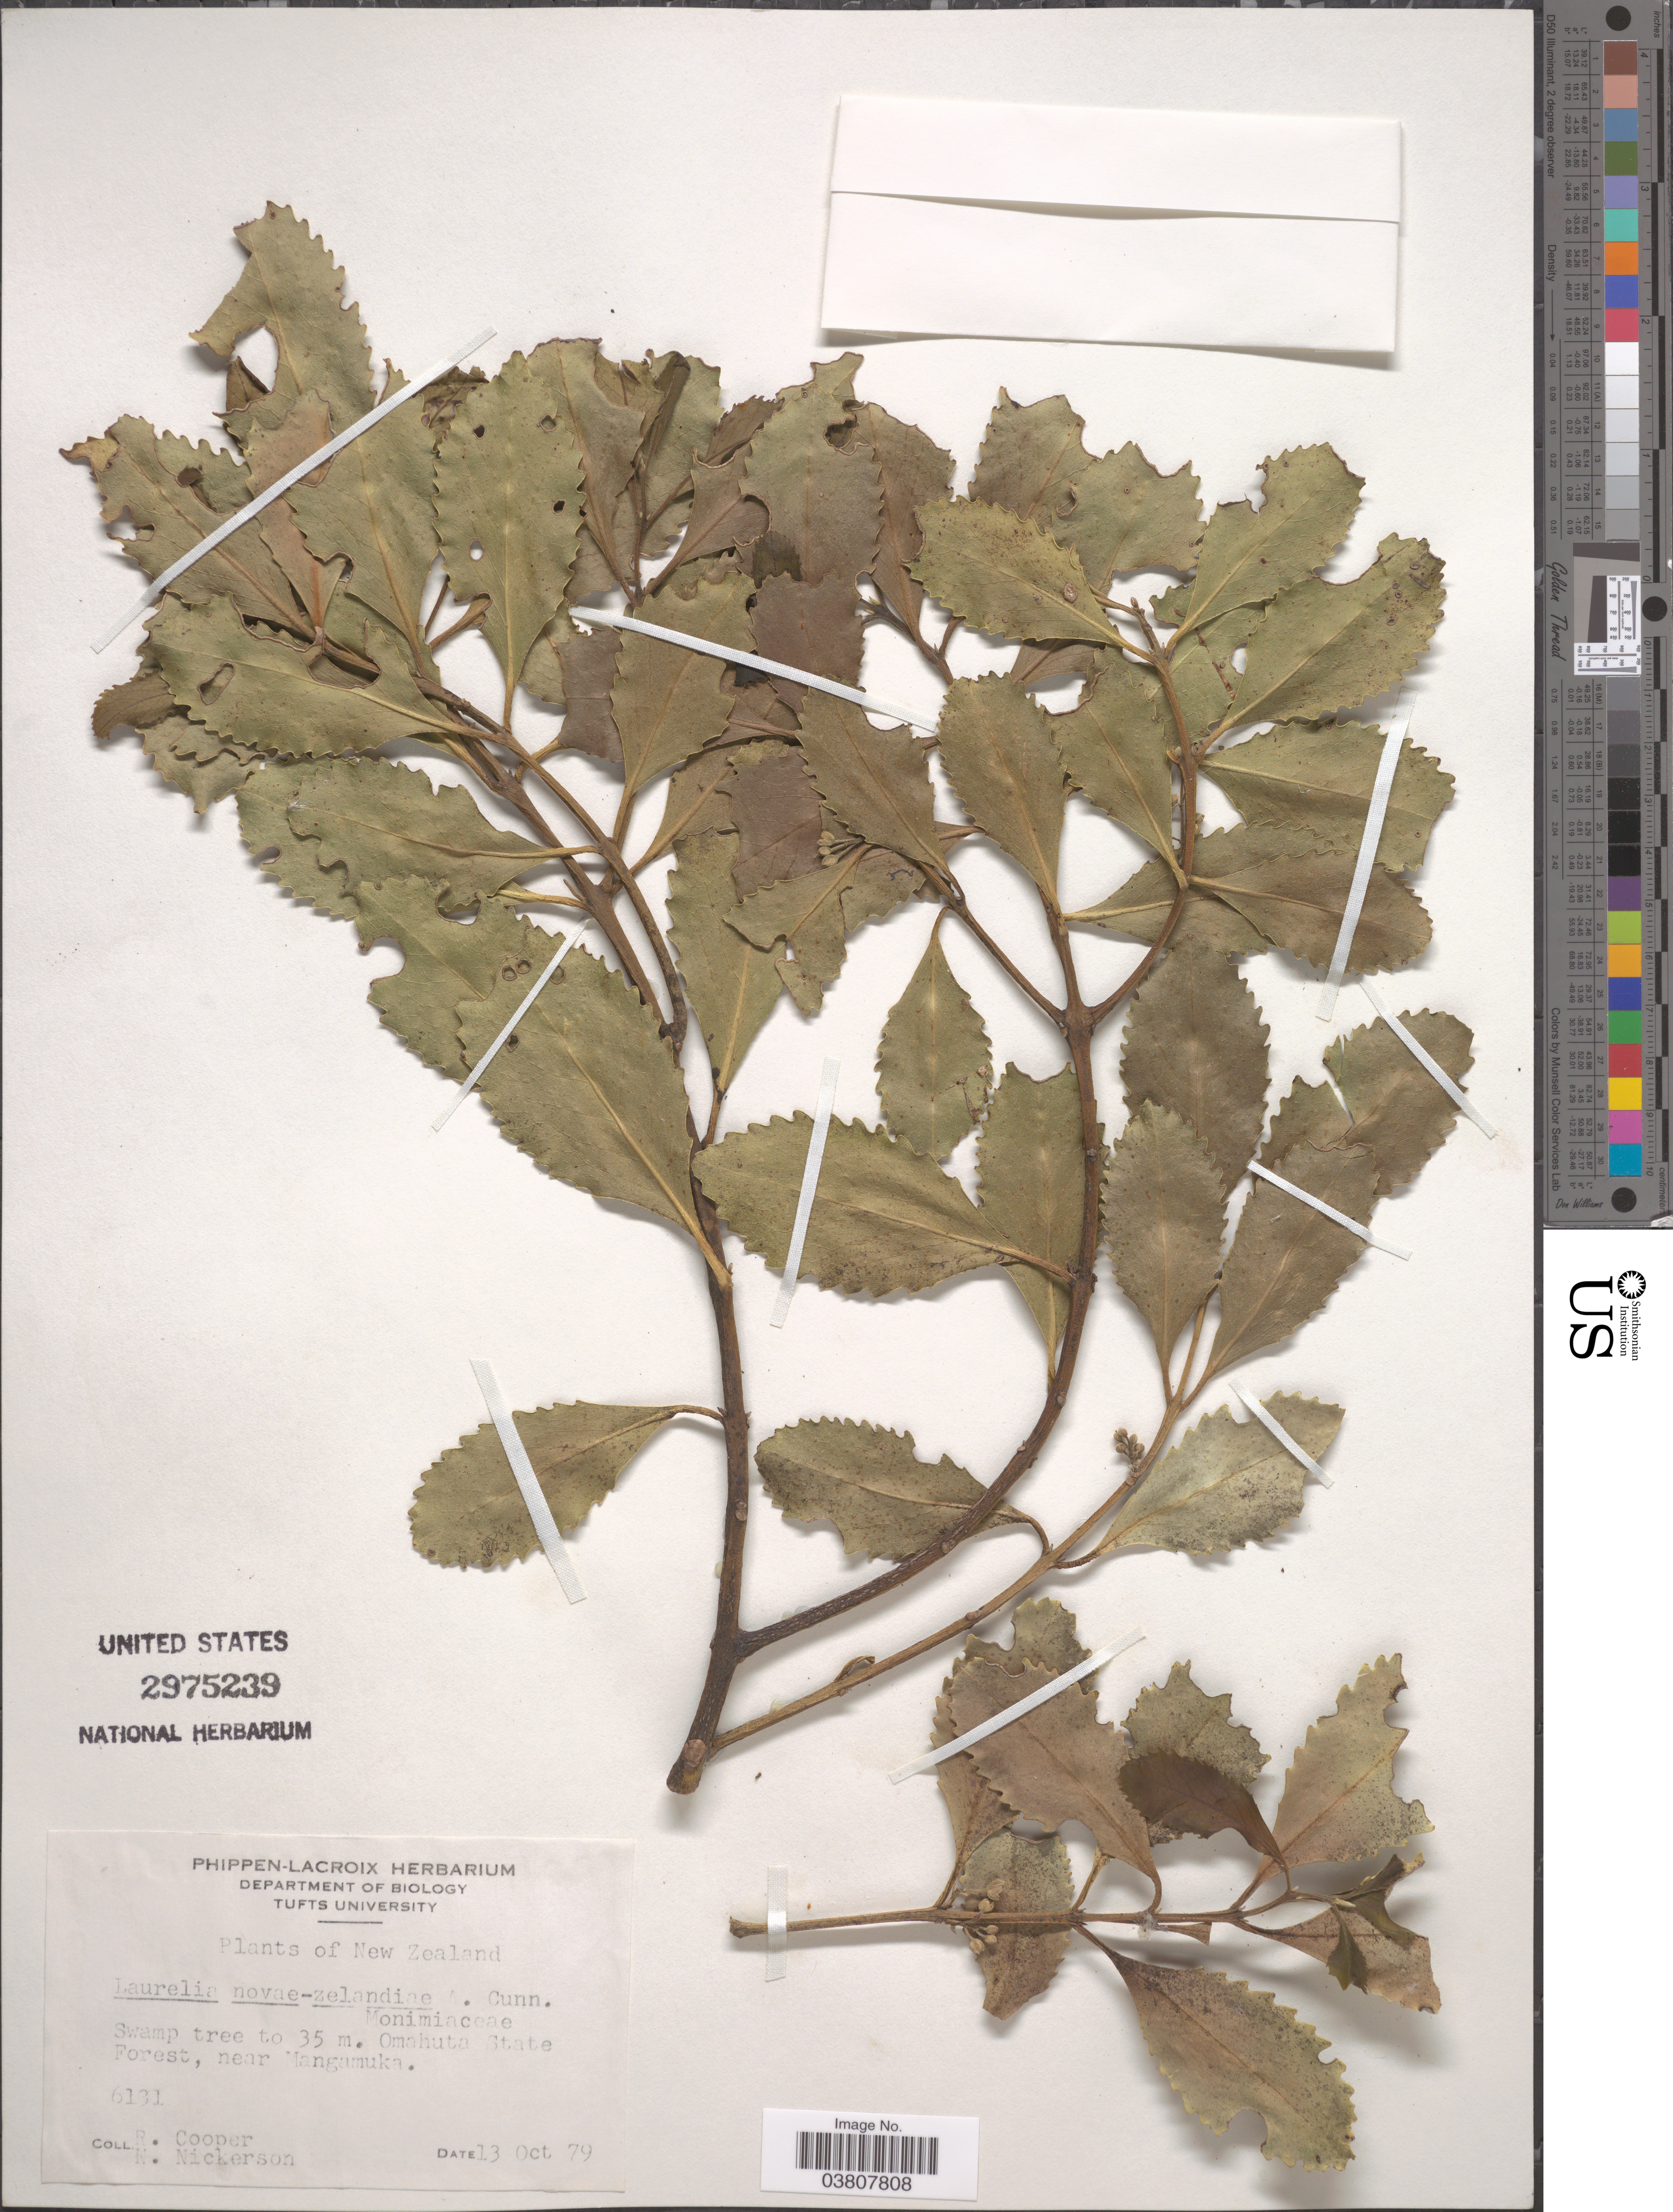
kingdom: Plantae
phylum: Tracheophyta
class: Magnoliopsida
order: Laurales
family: Atherospermataceae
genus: Laurelia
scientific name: Laurelia novae-zealandiae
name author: A. Cunn.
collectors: R. Cooper & N. Nickerson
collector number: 6131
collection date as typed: Transcribed d/m/y: 13/10/79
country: New Zealand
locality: Omahuta State Forest, near Mangamuka.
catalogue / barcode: US 2975239